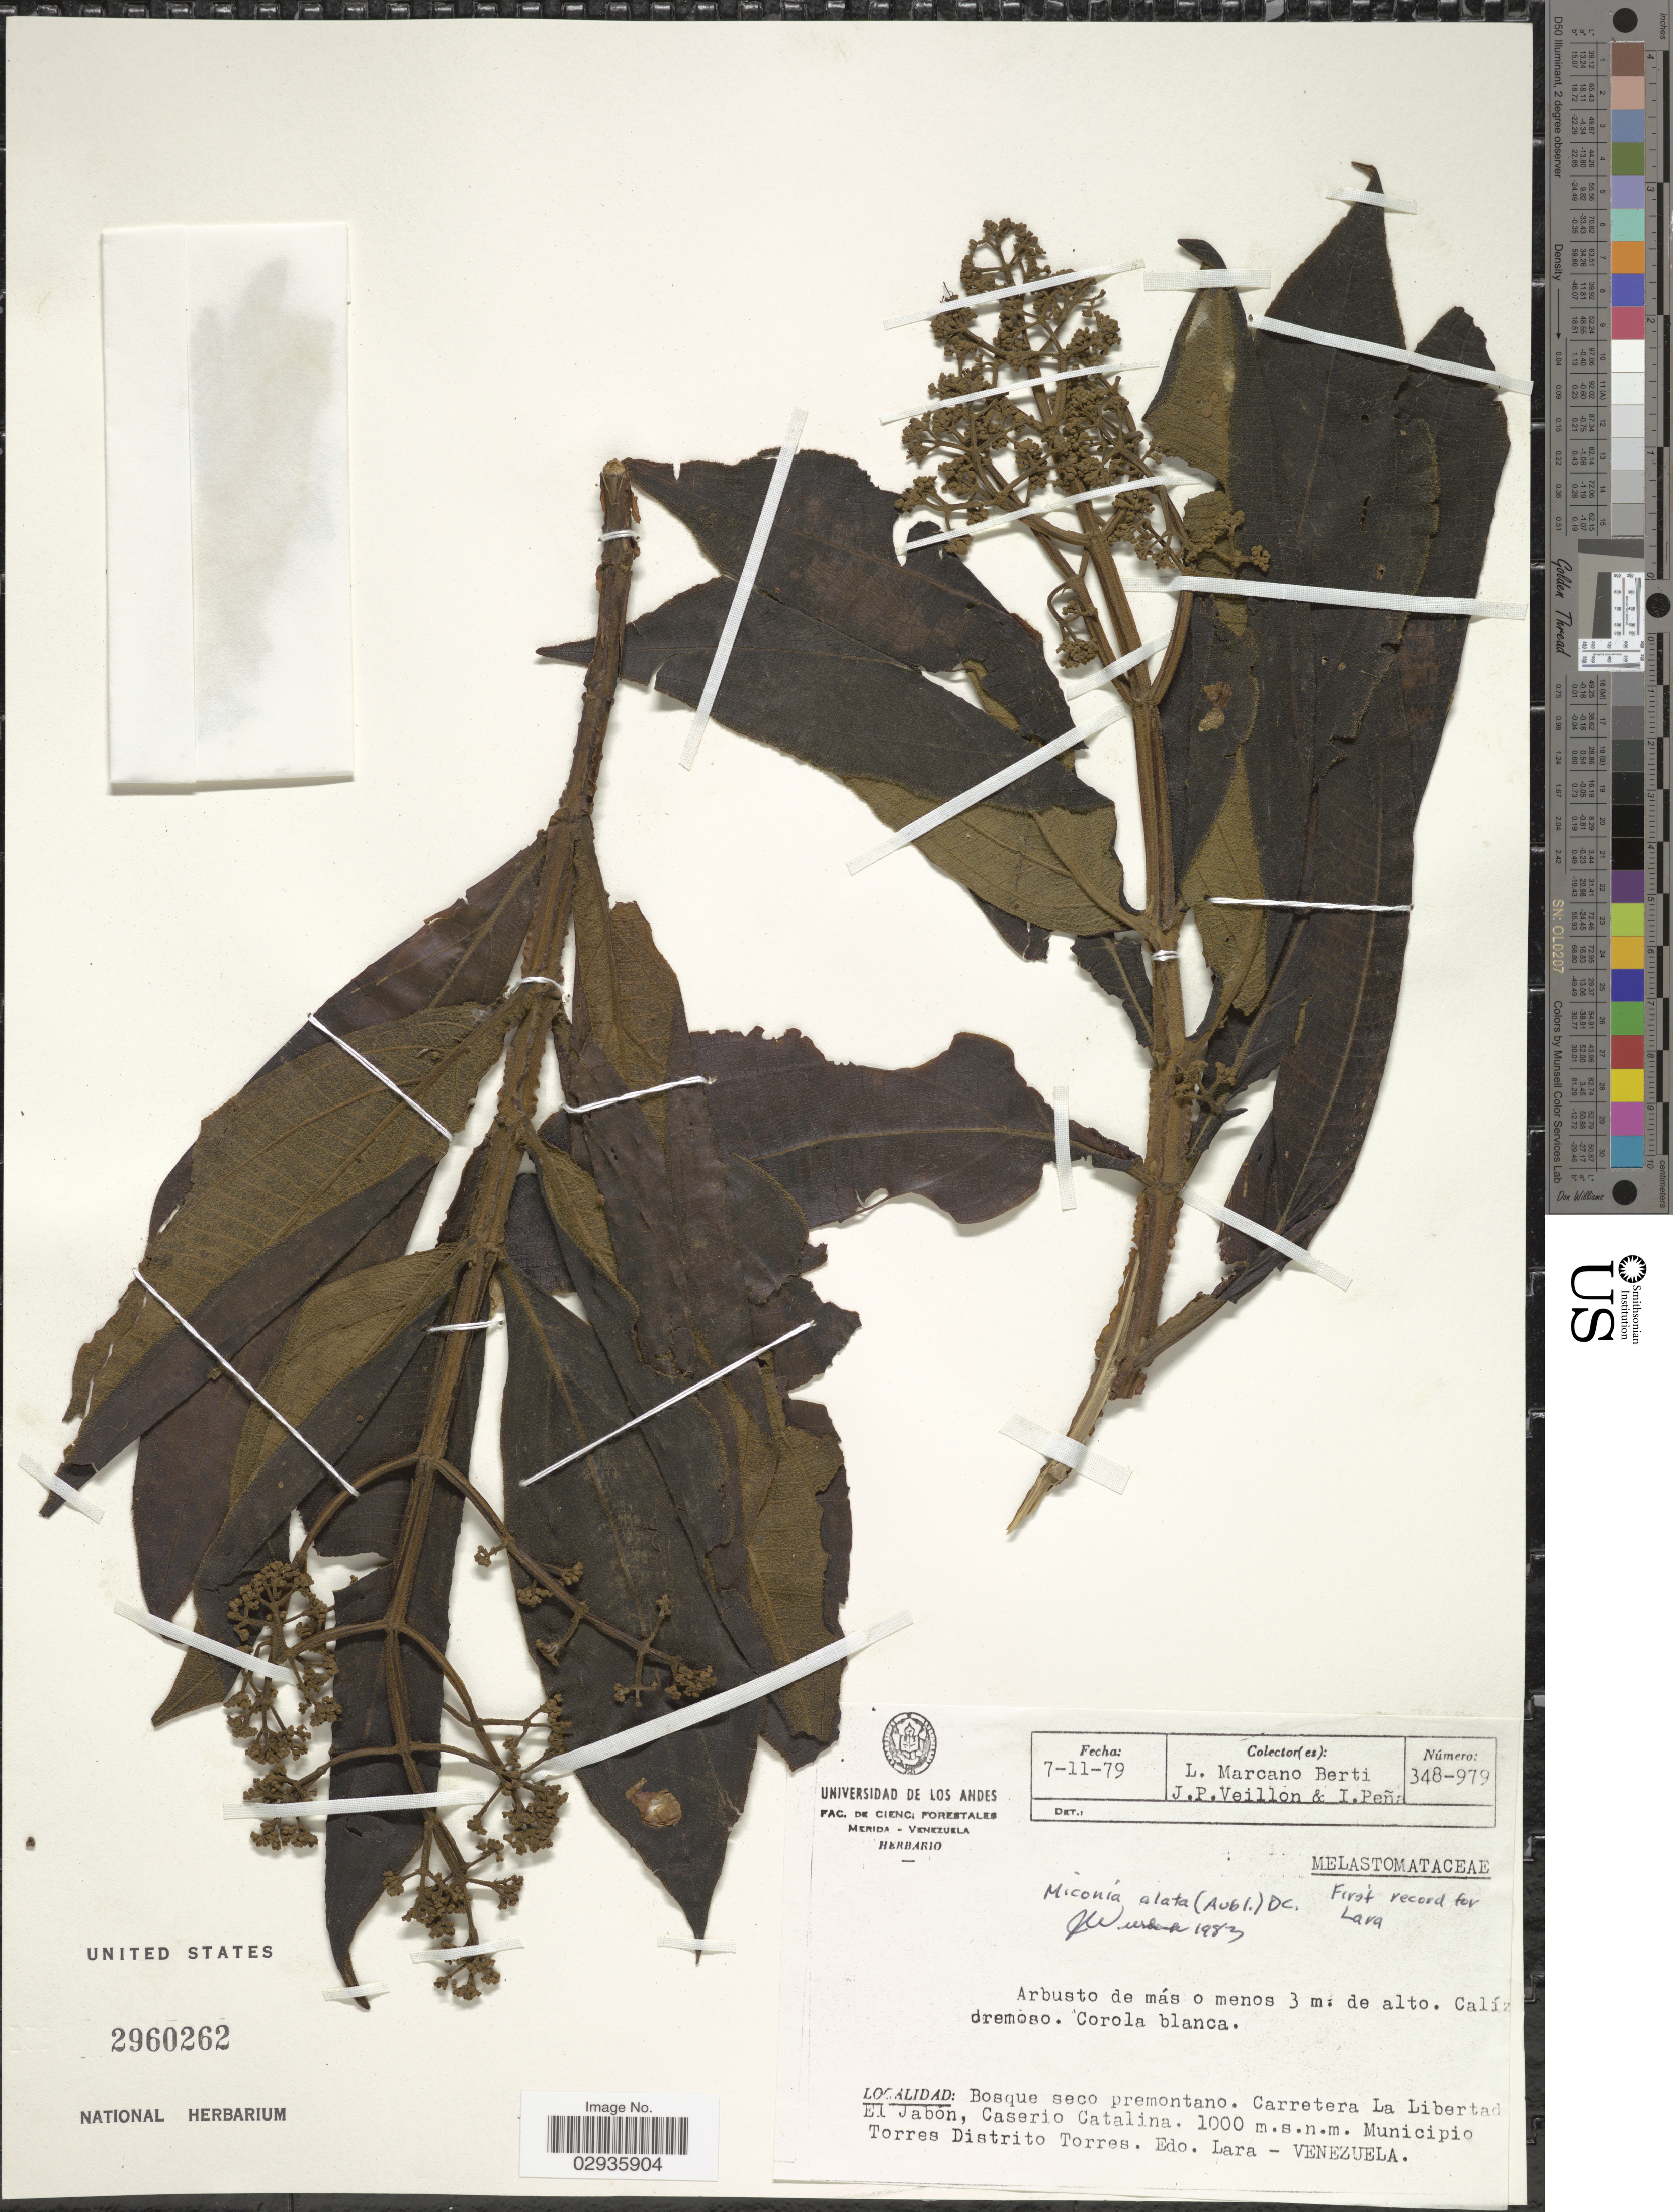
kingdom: Plantae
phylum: Tracheophyta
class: Magnoliopsida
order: Myrtales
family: Melastomataceae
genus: Miconia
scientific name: Miconia alata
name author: (Aubl.) DC.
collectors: L. Marcano-Berti, J. Veillon & I. Pena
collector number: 348-979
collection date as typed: Transcribed d/m/y: 7/11/79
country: Venezuela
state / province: Lara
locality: Bosque seco premontano. Carretera La Libertad El Jabon, Caserio Catalina, Municipio Torres Distrito Torres.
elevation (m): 1000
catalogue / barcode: US 2960262